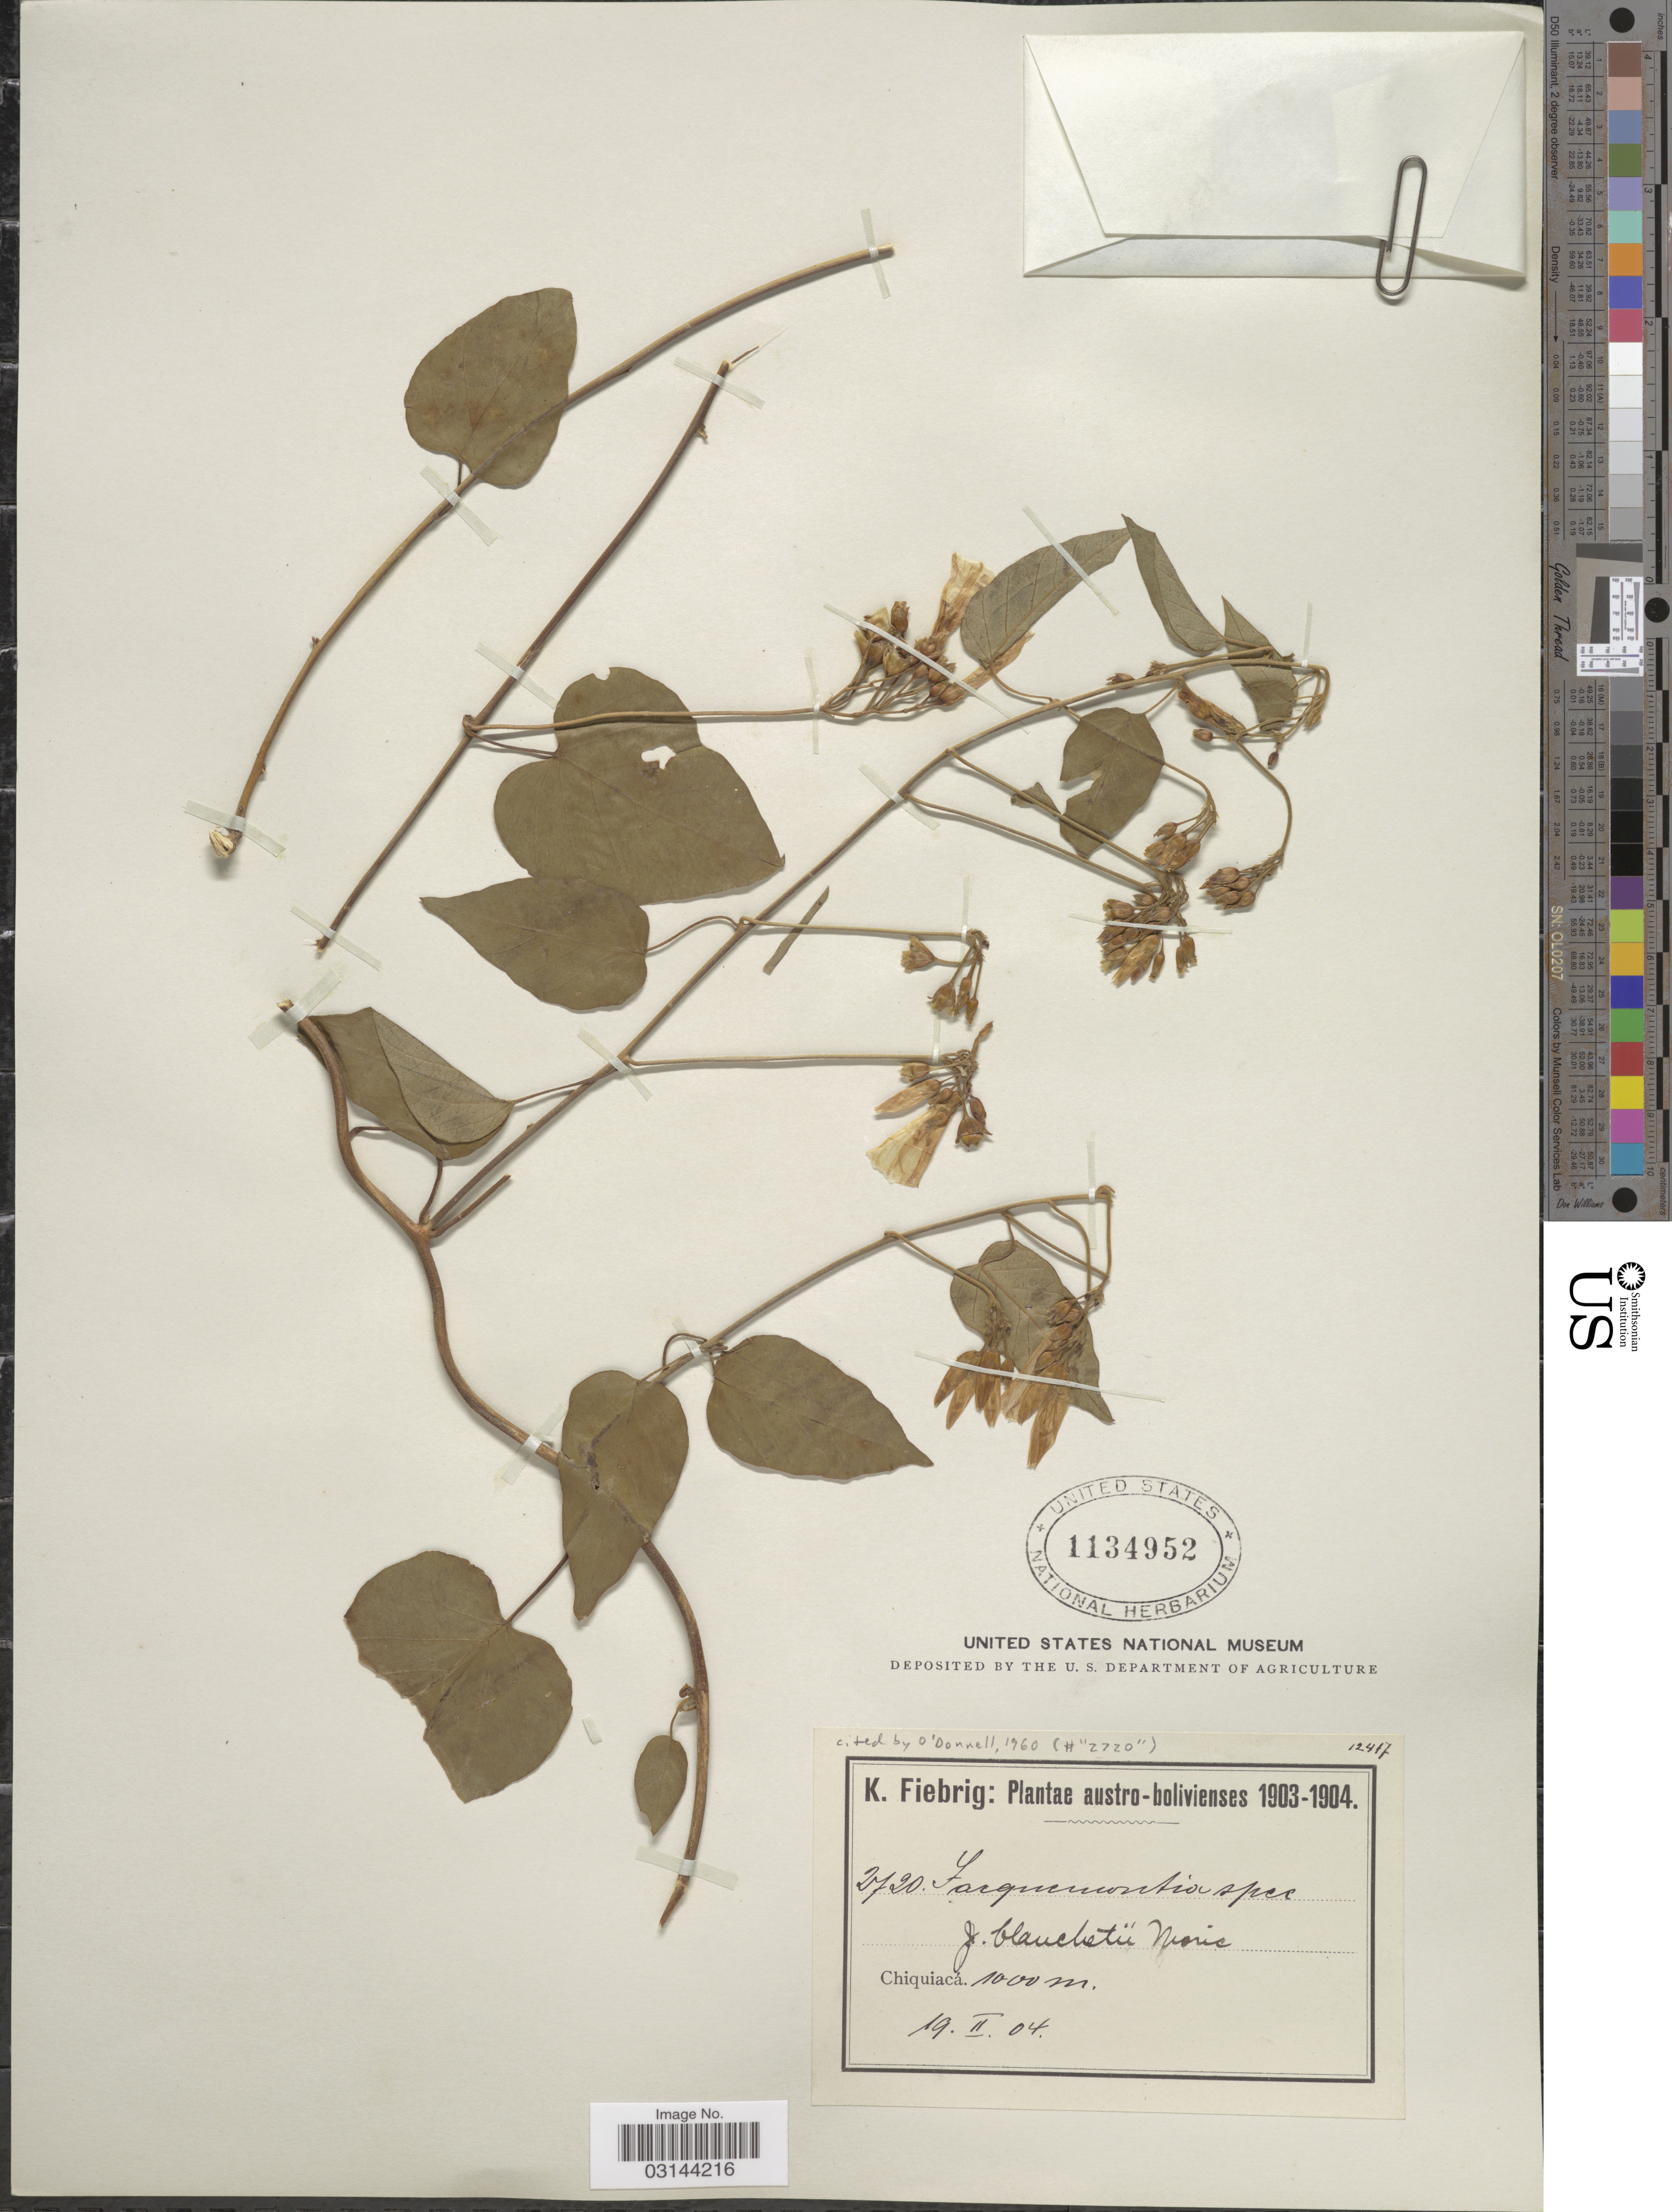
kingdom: Plantae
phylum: Tracheophyta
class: Magnoliopsida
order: Solanales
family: Convolvulaceae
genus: Jacquemontia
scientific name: Jacquemontia blanchetii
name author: Moric.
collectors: K. Fiebrig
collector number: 2720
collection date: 1904-02-19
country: Bolivia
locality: Chiquiacá.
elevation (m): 1000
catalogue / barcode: US 1134952